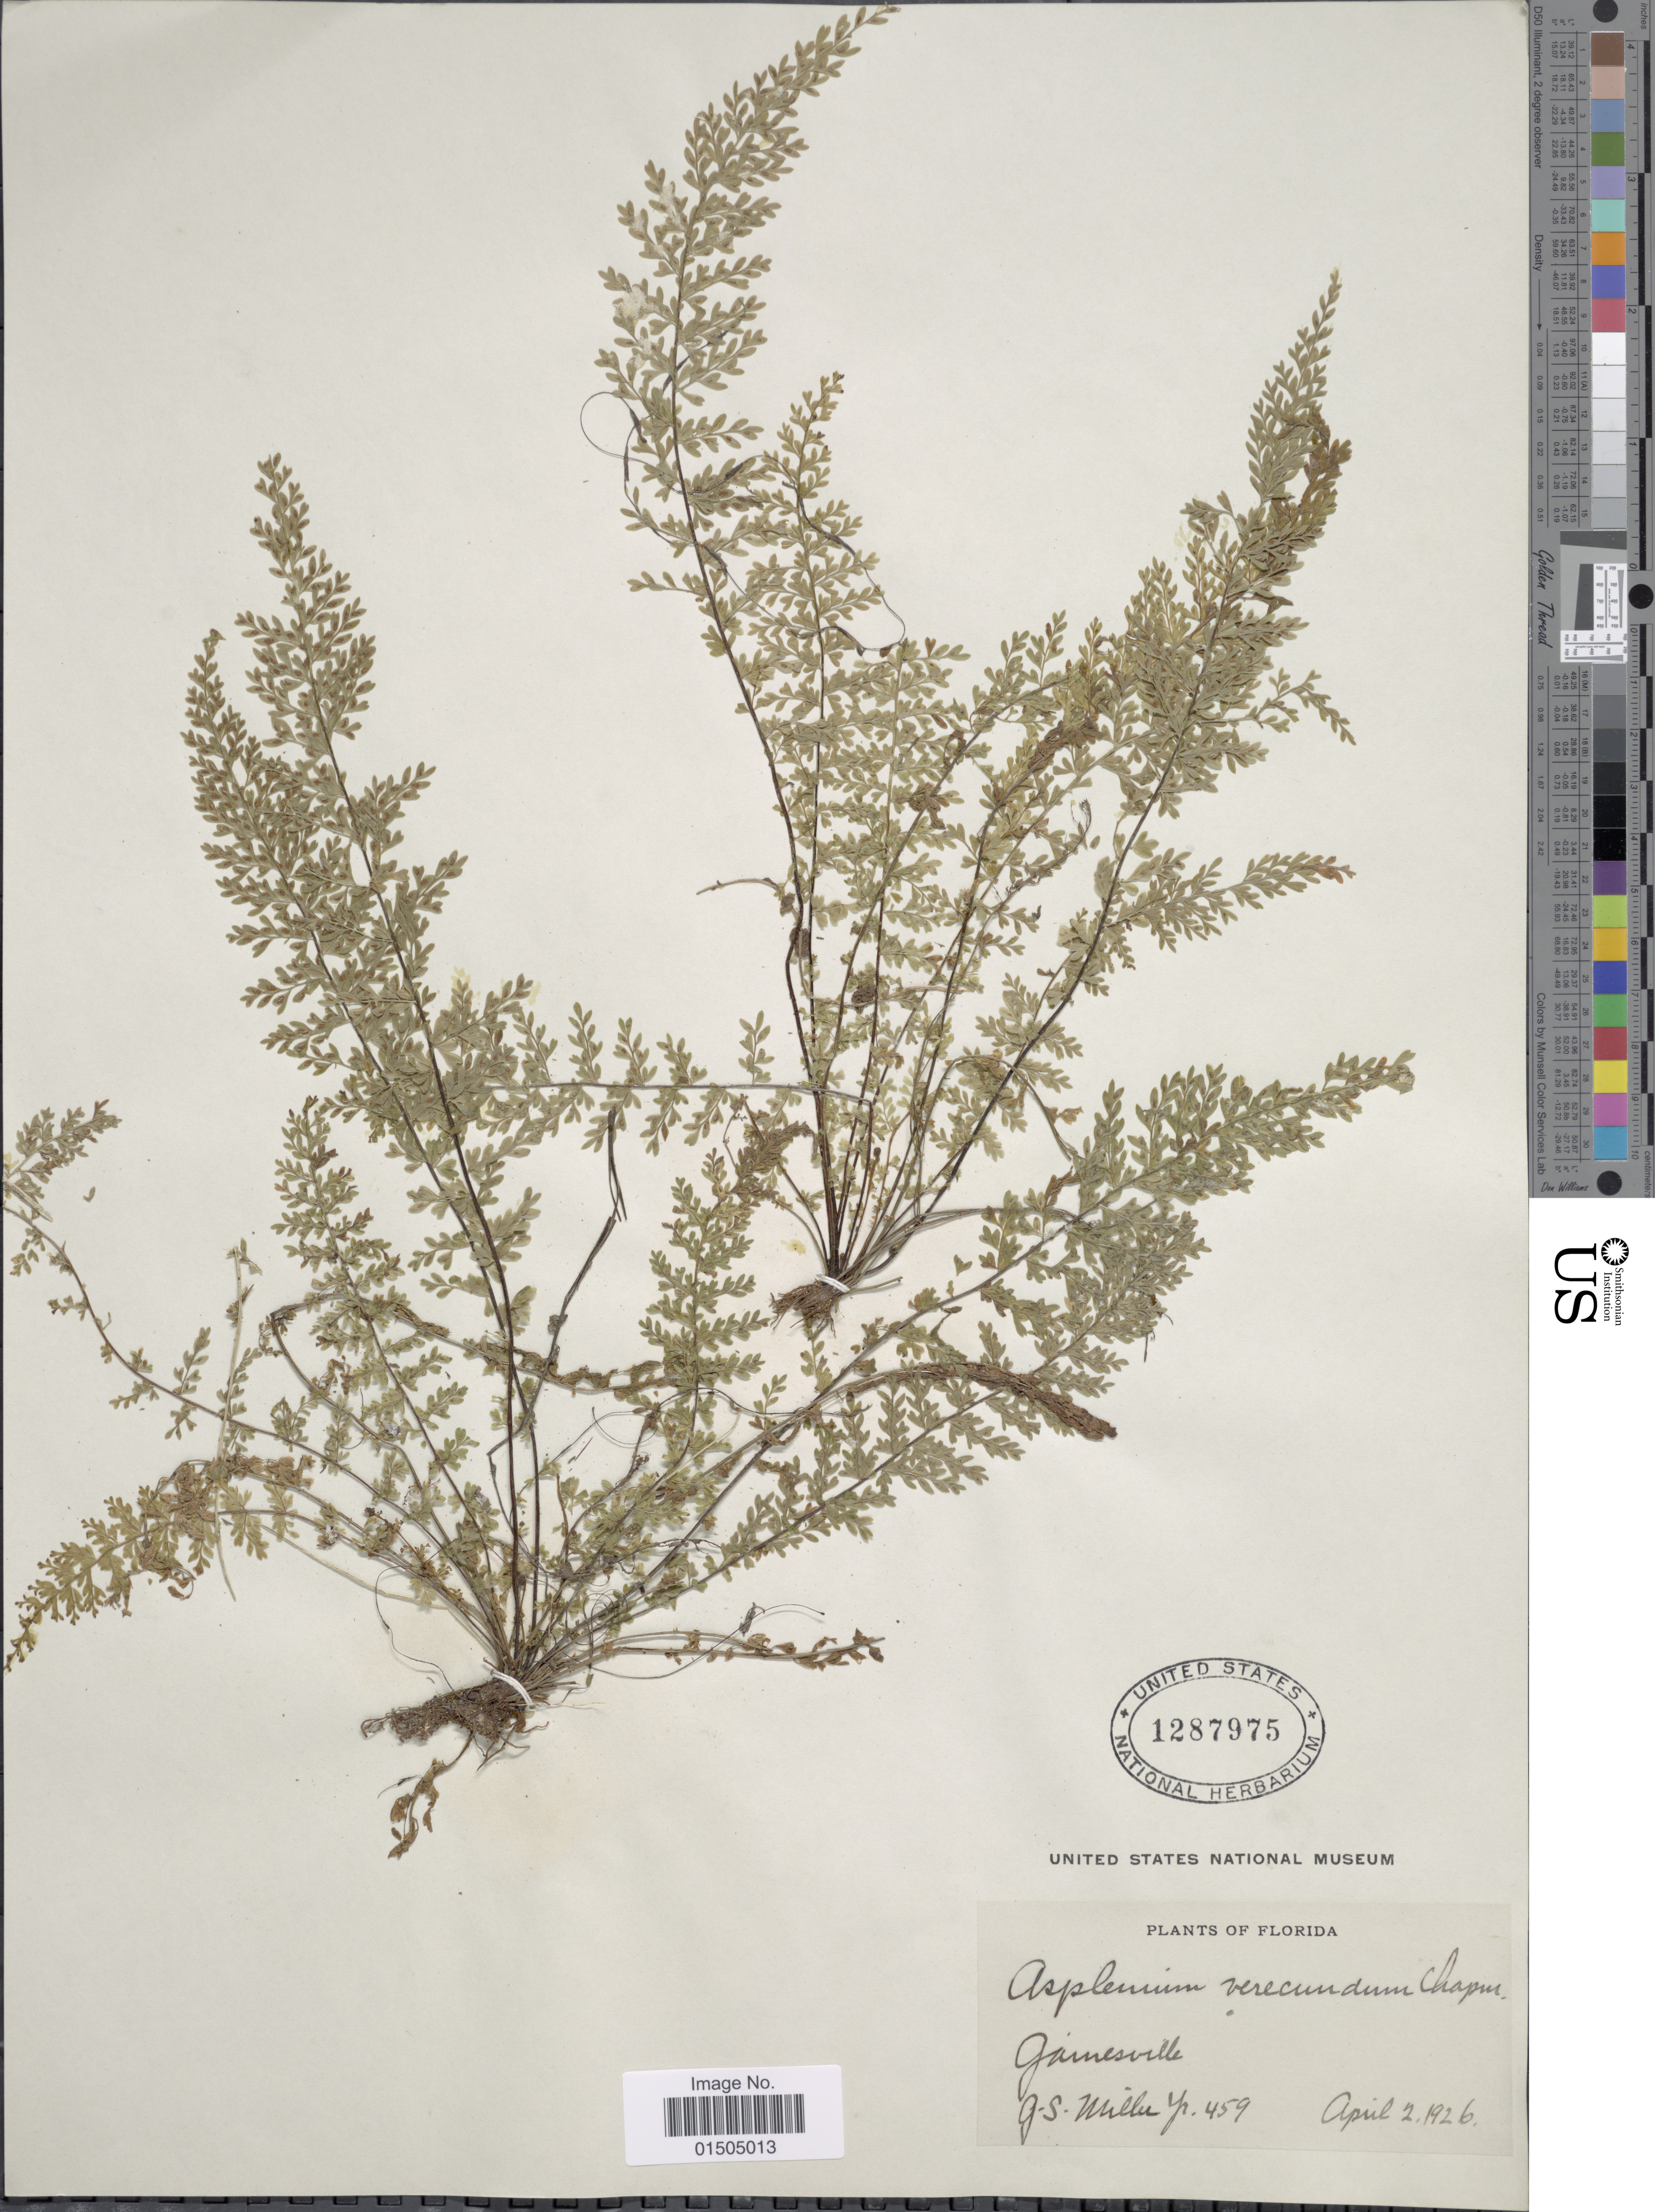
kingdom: Plantae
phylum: Tracheophyta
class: Polypodiopsida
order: Polypodiales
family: Aspleniaceae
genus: Asplenium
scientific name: Asplenium verecundum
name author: Chapm.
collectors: G. S. Miller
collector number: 459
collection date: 1926-04-02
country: United States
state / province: Florida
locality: Gainesville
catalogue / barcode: US 1287975